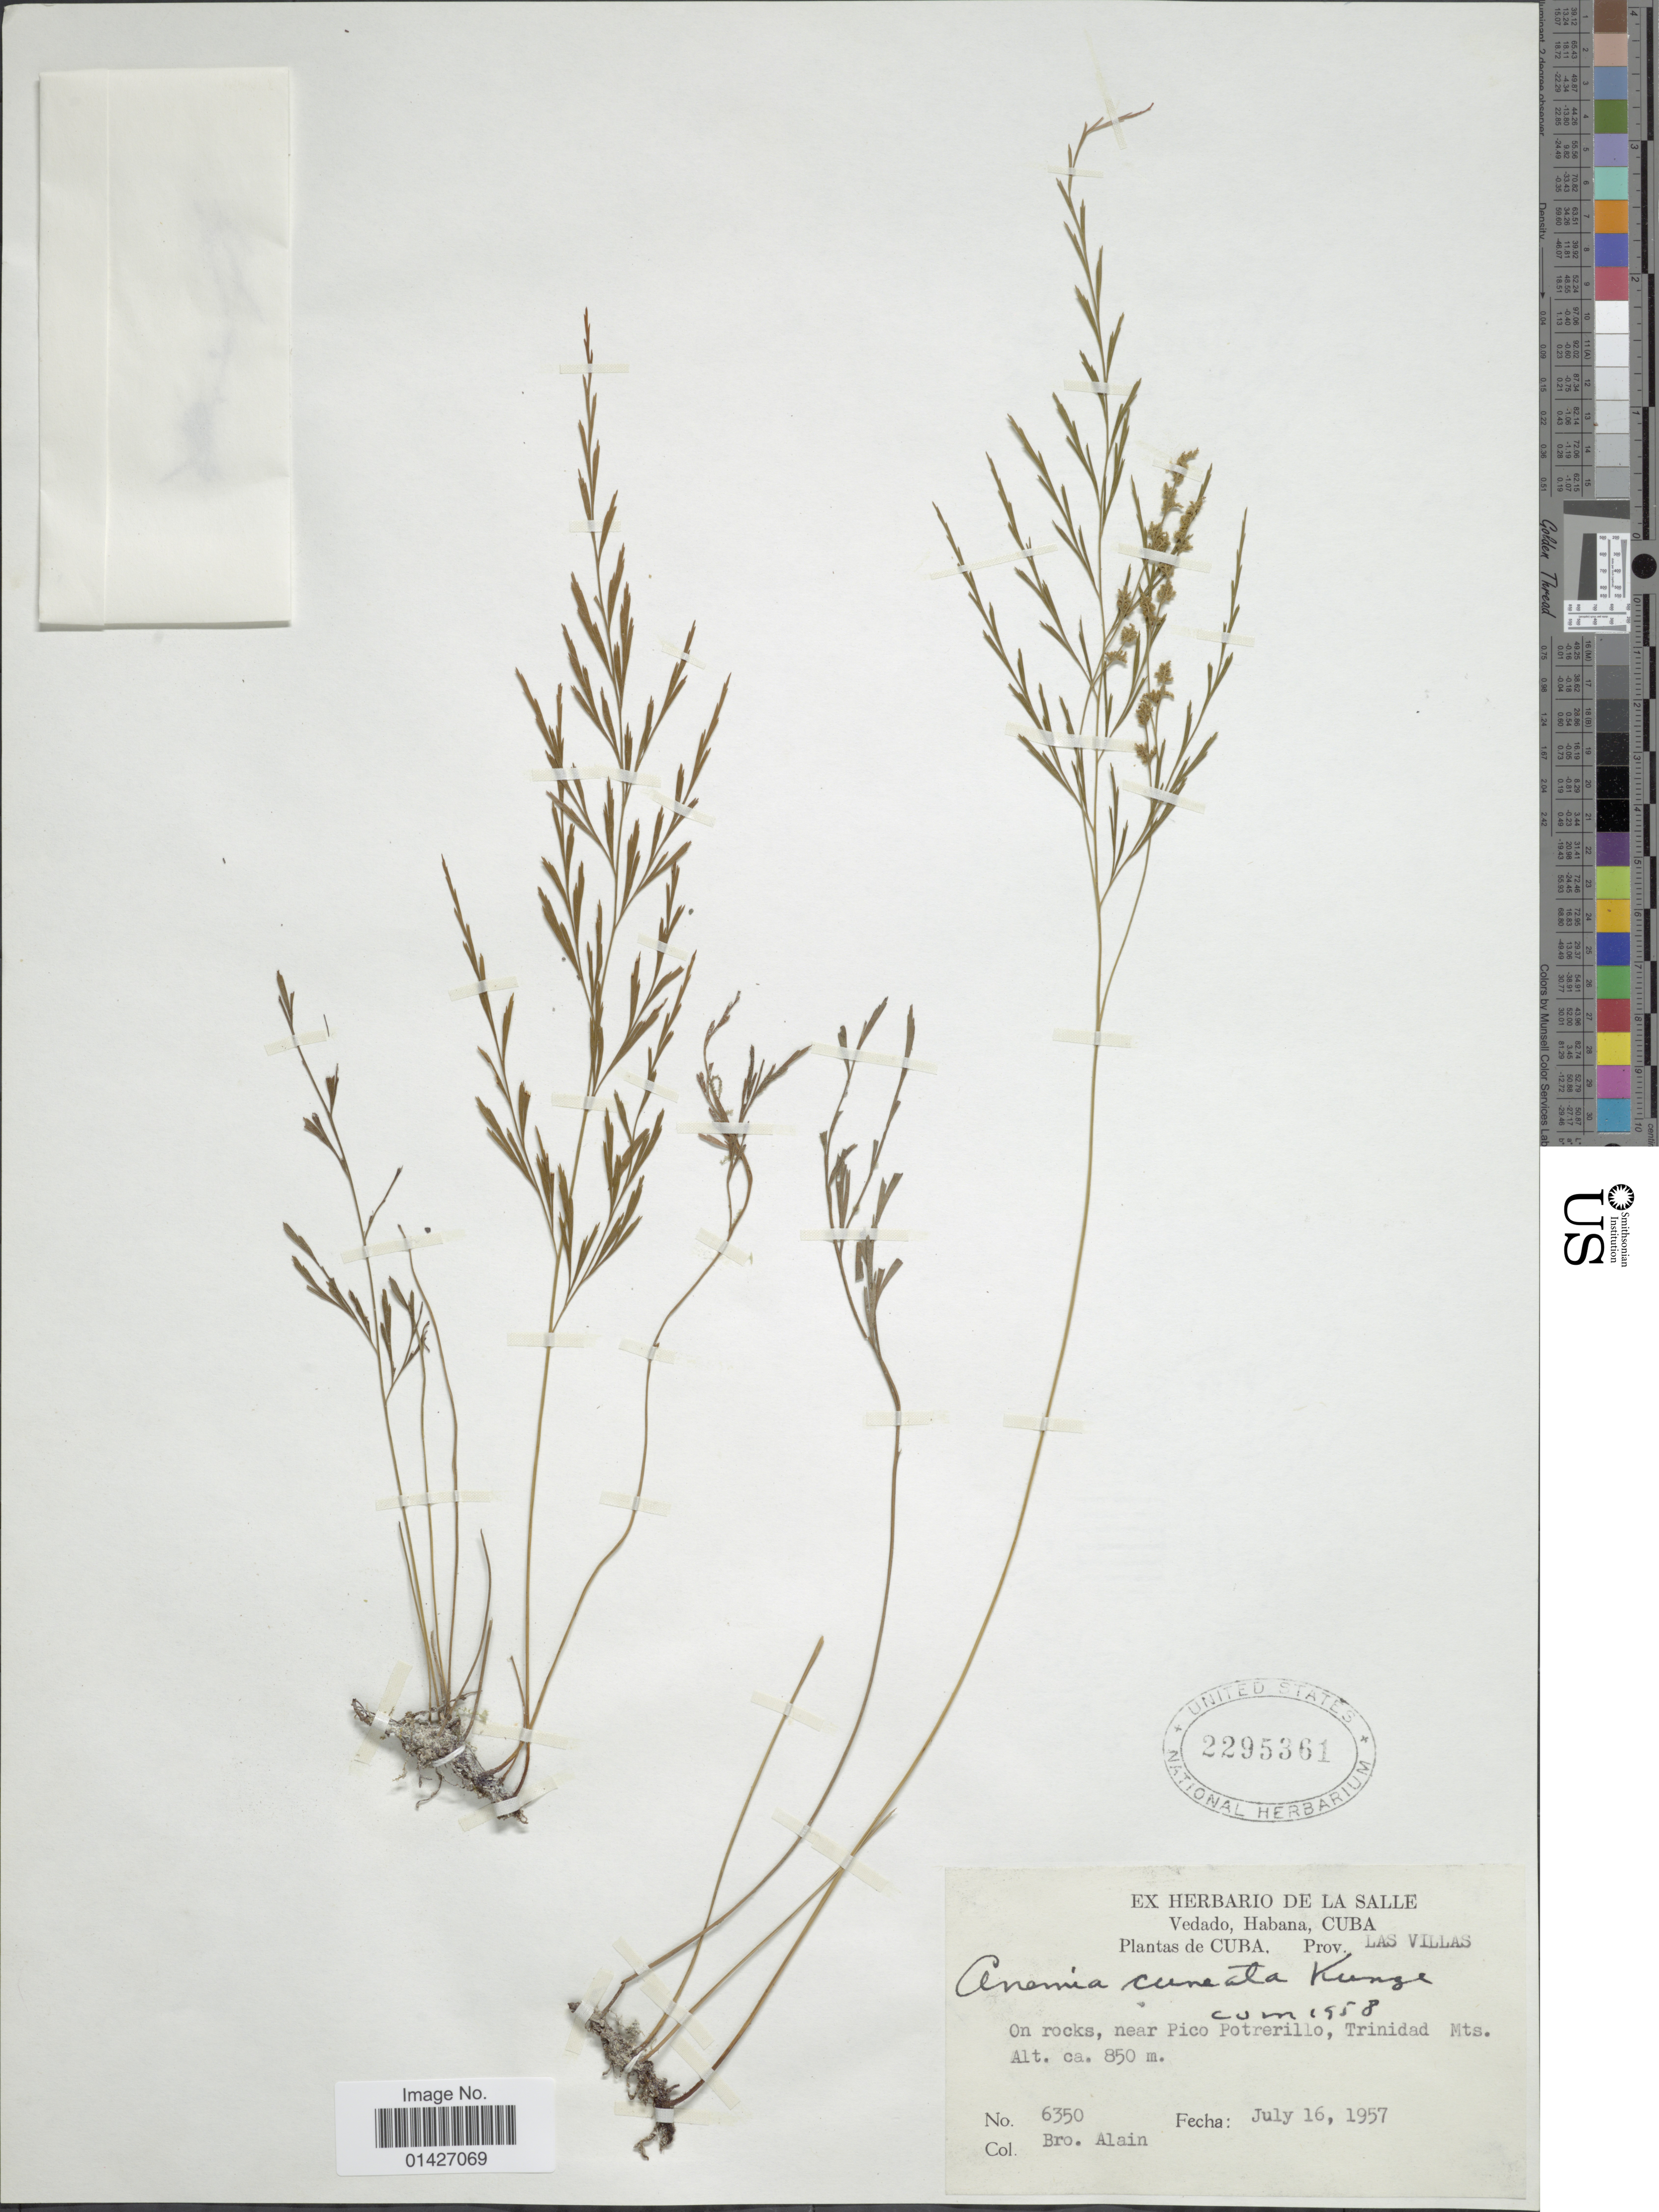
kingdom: Plantae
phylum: Tracheophyta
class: Polypodiopsida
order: Schizaeales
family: Anemiaceae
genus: Anemia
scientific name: Anemia cuneata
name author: Poepp. ex Spreng.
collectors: A. H. Liogier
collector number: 6350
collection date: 1957-07-16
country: Cuba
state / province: La Habana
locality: Prov. Las Villas. On rocks, near Pico Potrerillo, Trinidad Mts.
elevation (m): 850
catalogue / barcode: US 2295361